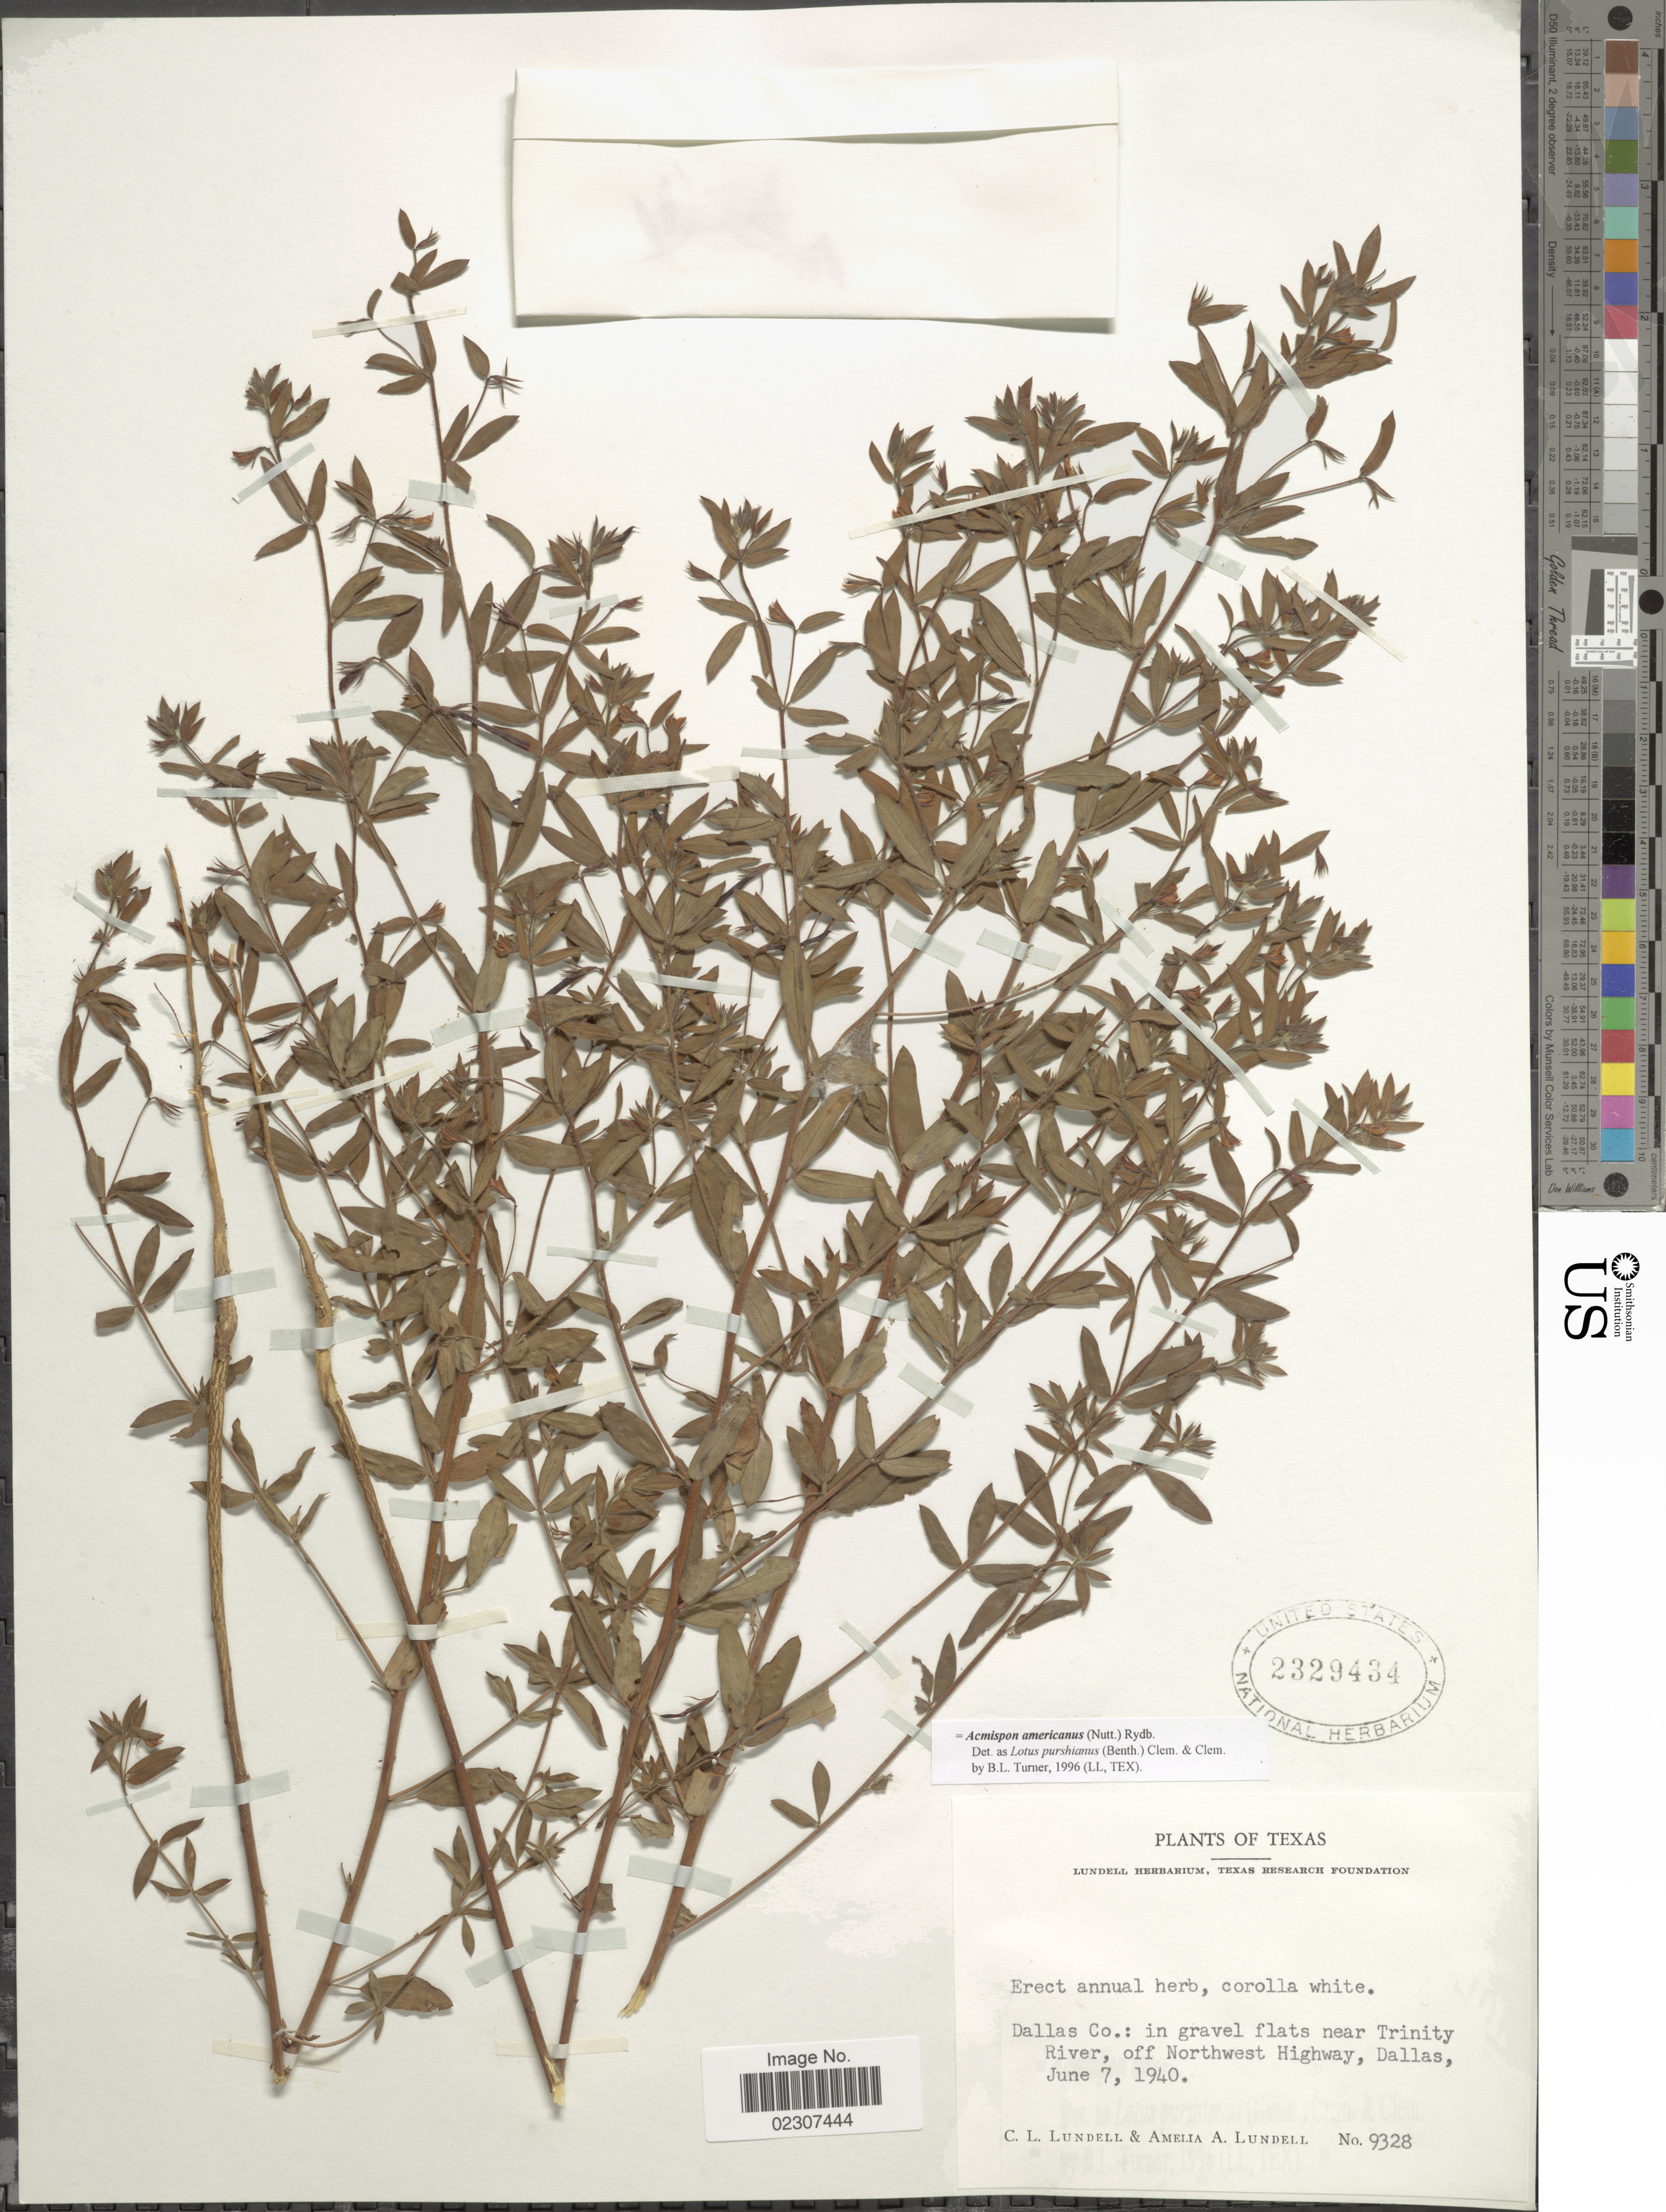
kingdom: Plantae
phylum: Tracheophyta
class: Magnoliopsida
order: Fabales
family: Fabaceae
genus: Acmispon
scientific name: Acmispon americanus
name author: (Nutt.) Rydb.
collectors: C. L. Lundell & A. A. Lundell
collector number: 9328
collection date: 1940-06-07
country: United States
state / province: Texas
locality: Texas, Dallas Co.: in gravel flats near Trinity River, off Northwest Highway, Dallas.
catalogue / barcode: US 2329434